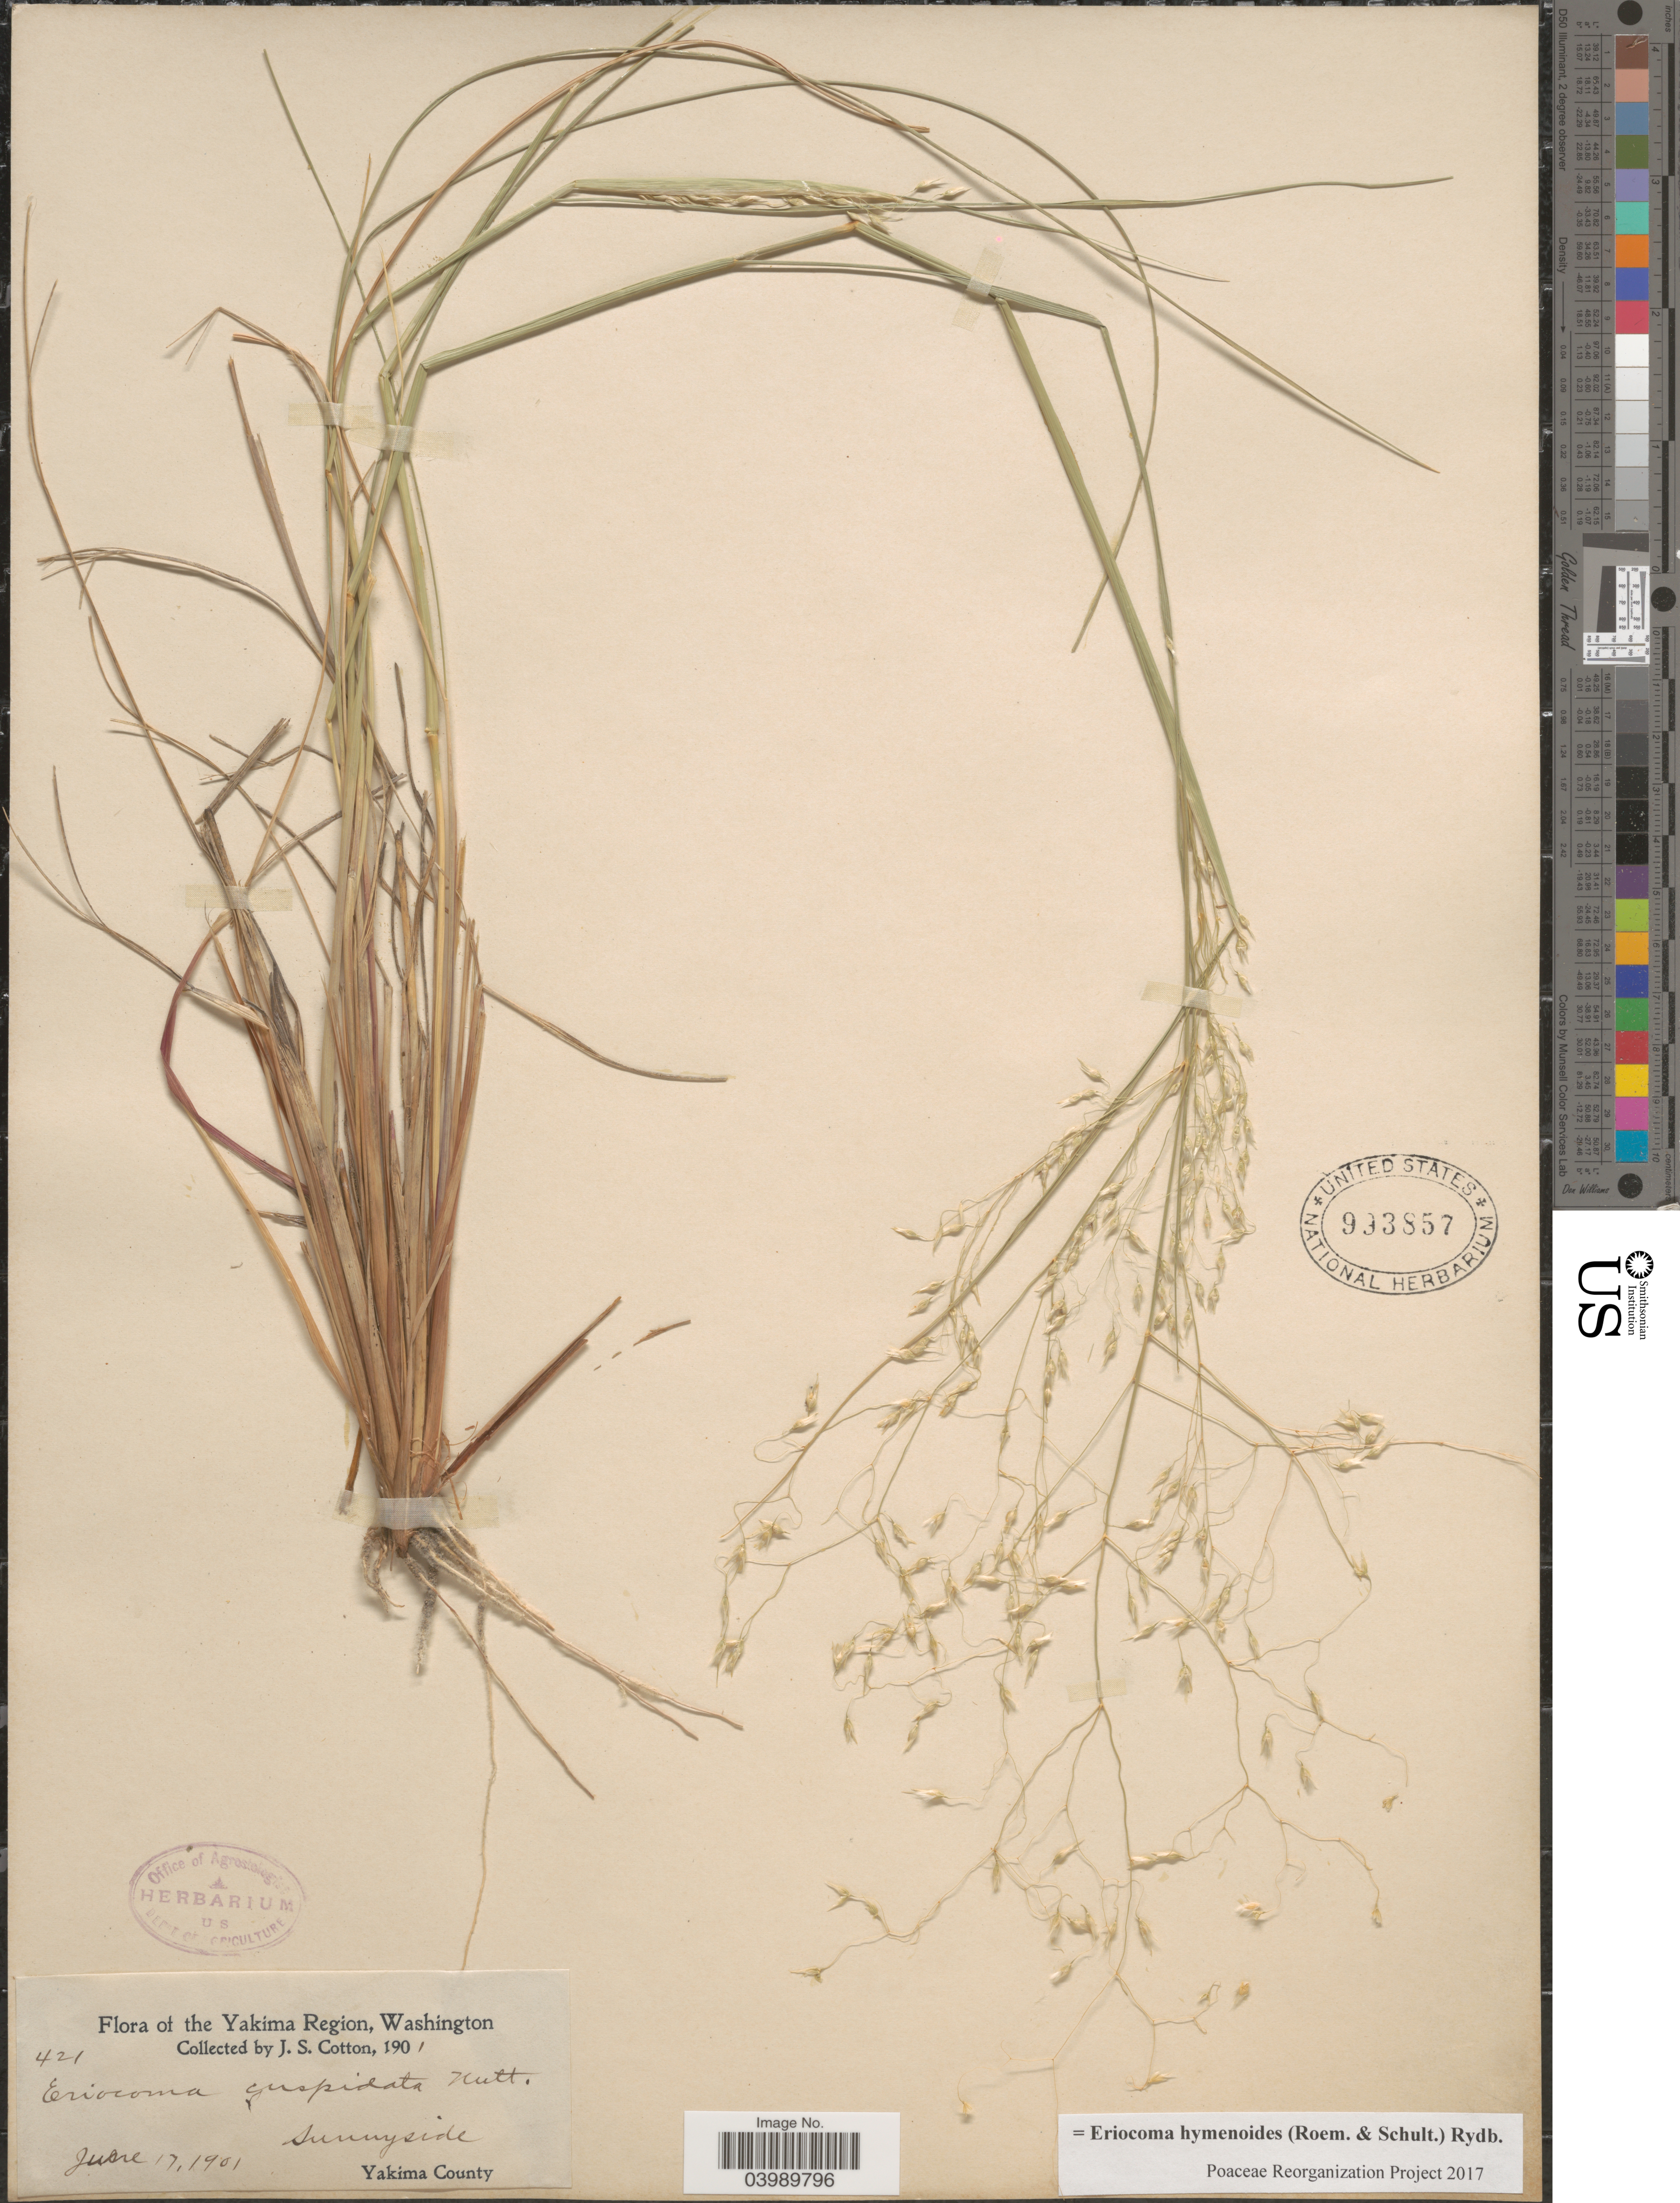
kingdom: Plantae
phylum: Tracheophyta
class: Liliopsida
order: Poales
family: Poaceae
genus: Eriocoma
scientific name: Eriocoma hymenoides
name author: (Roem. & Schult.) Rydb.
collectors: J. S. Cotton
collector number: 421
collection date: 1901-06-17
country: United States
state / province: Washington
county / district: Yakima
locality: Yakima Region. Sunnyside Yakima County.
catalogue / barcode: US 993857